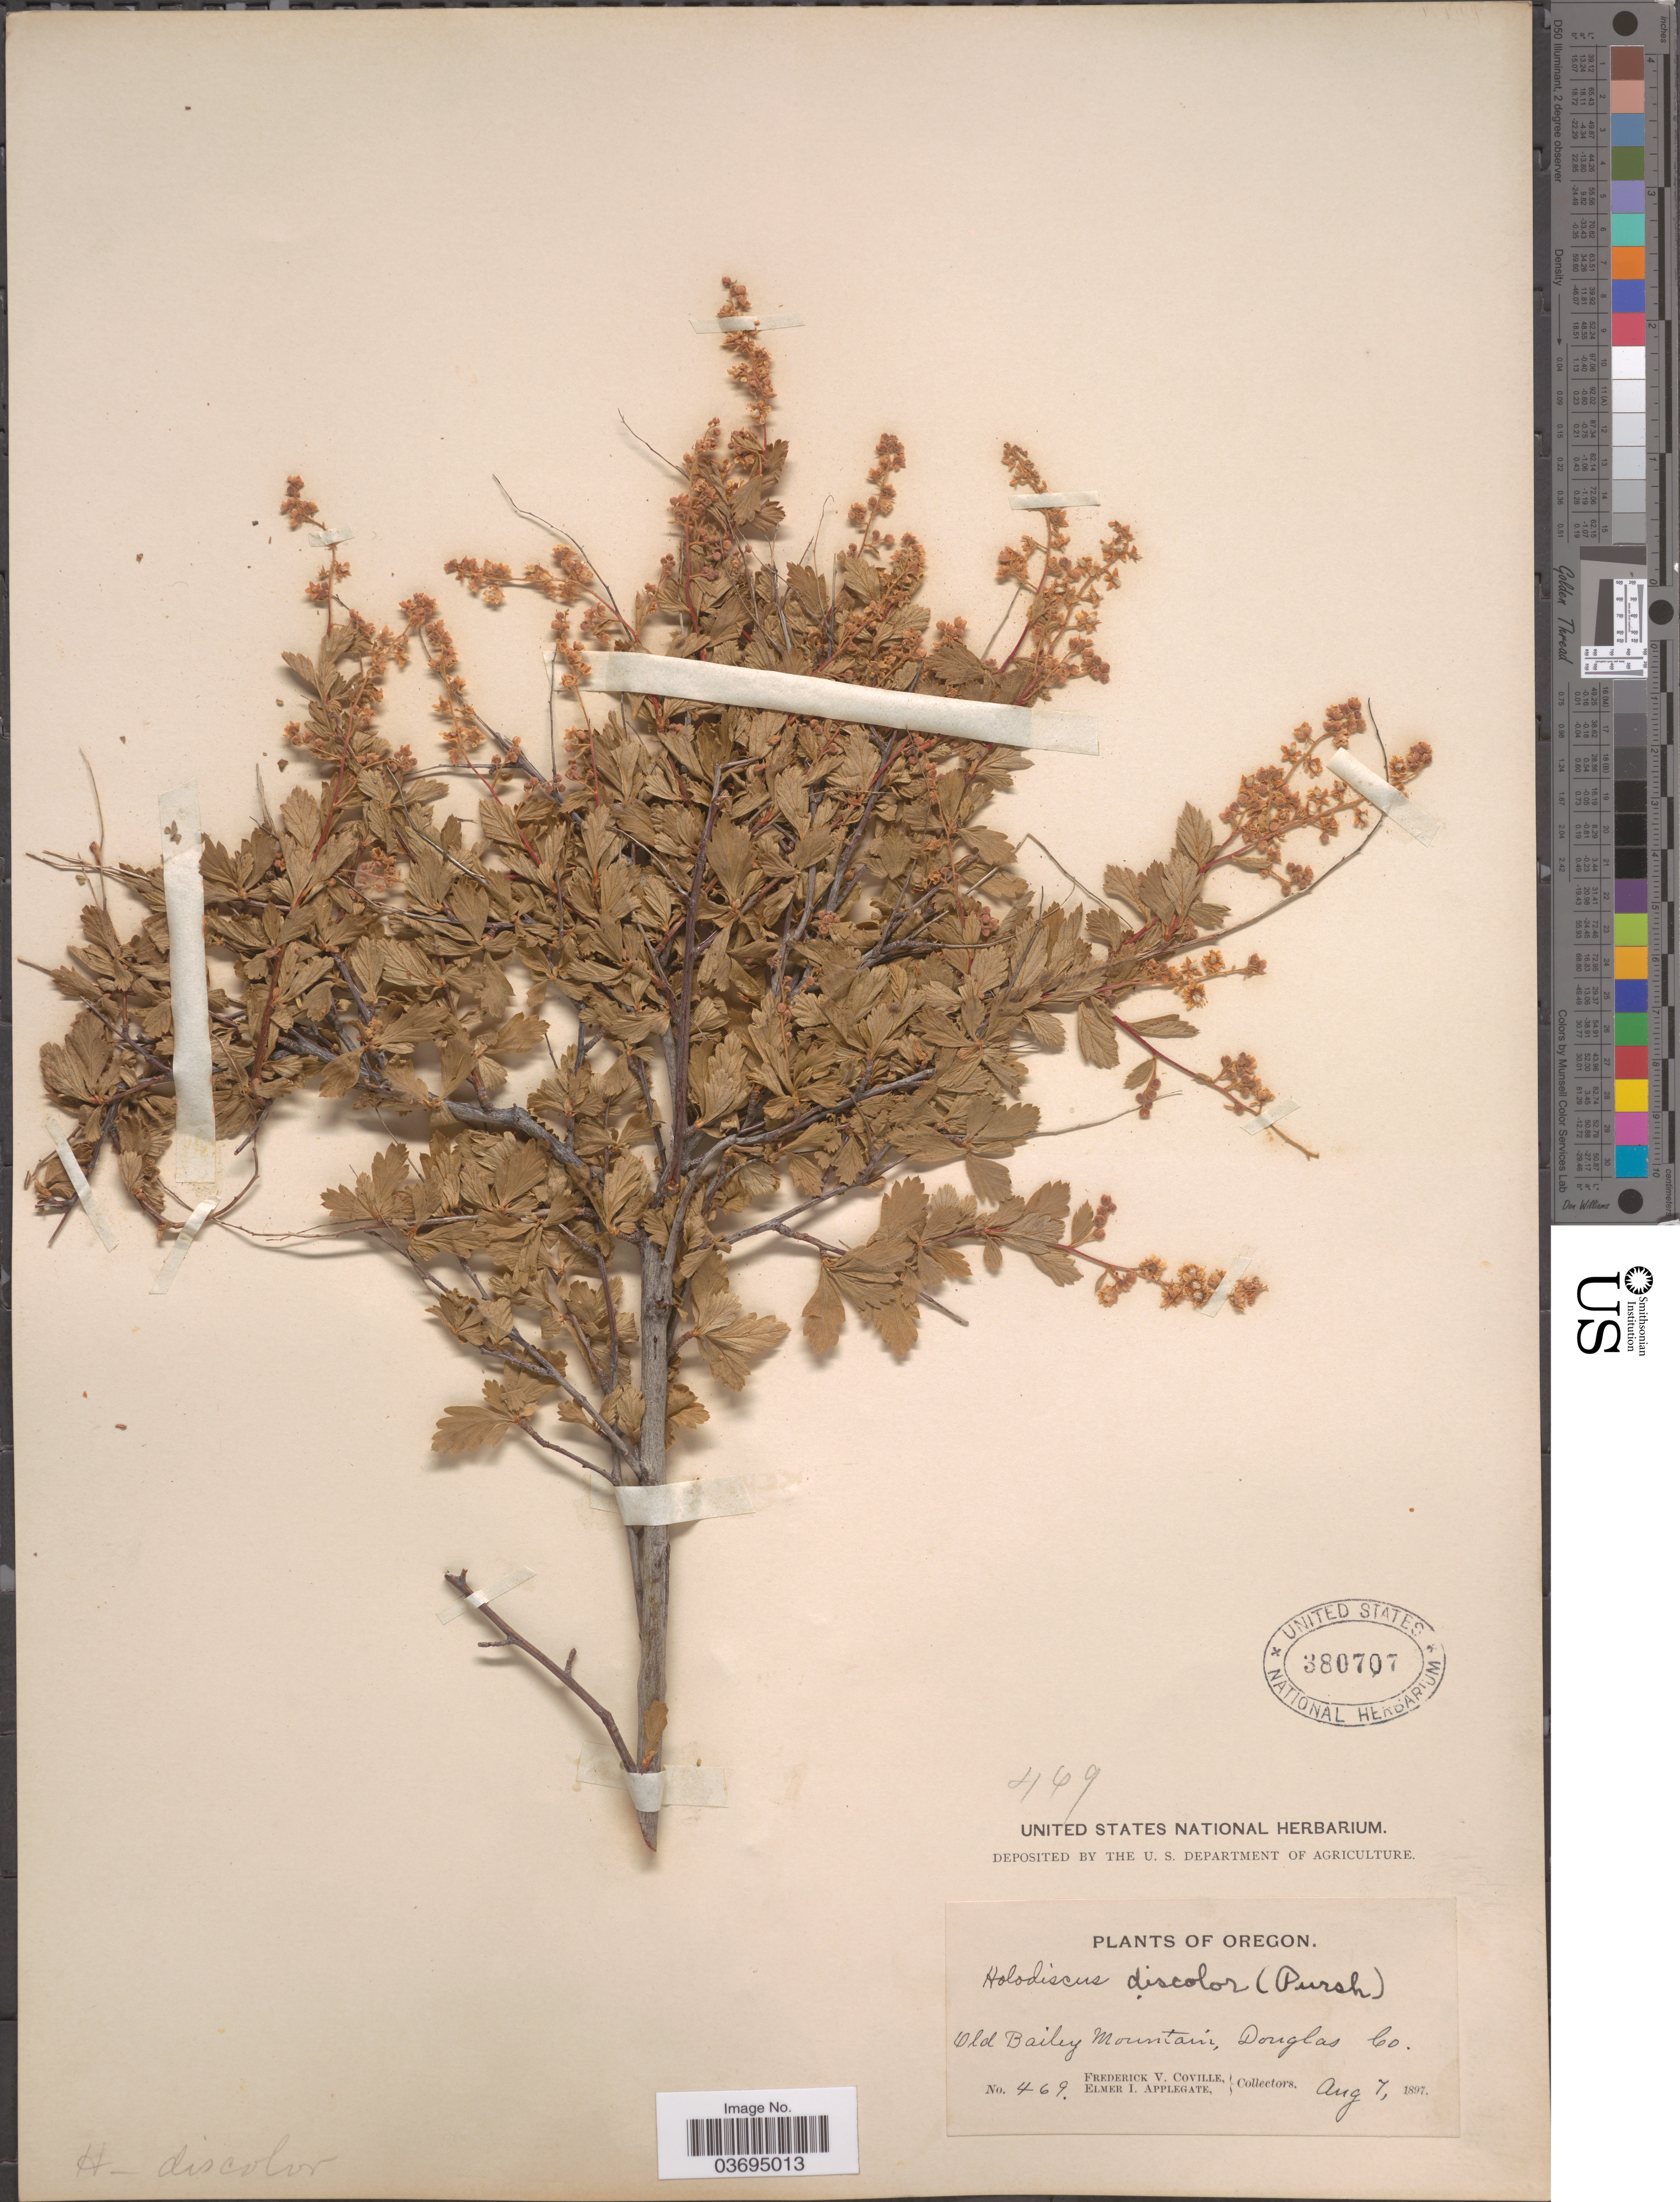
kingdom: Plantae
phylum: Tracheophyta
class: Magnoliopsida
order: Rosales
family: Rosaceae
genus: Holodiscus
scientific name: Holodiscus discolor var. glabrescens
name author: (Greenm.) Jeps.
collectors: F. V. Coville & E. I. Applegate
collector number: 469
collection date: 1897-08-07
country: United States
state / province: Oregon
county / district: Douglas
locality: Old Bailey Mountain, Douglas Co.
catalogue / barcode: US 380707